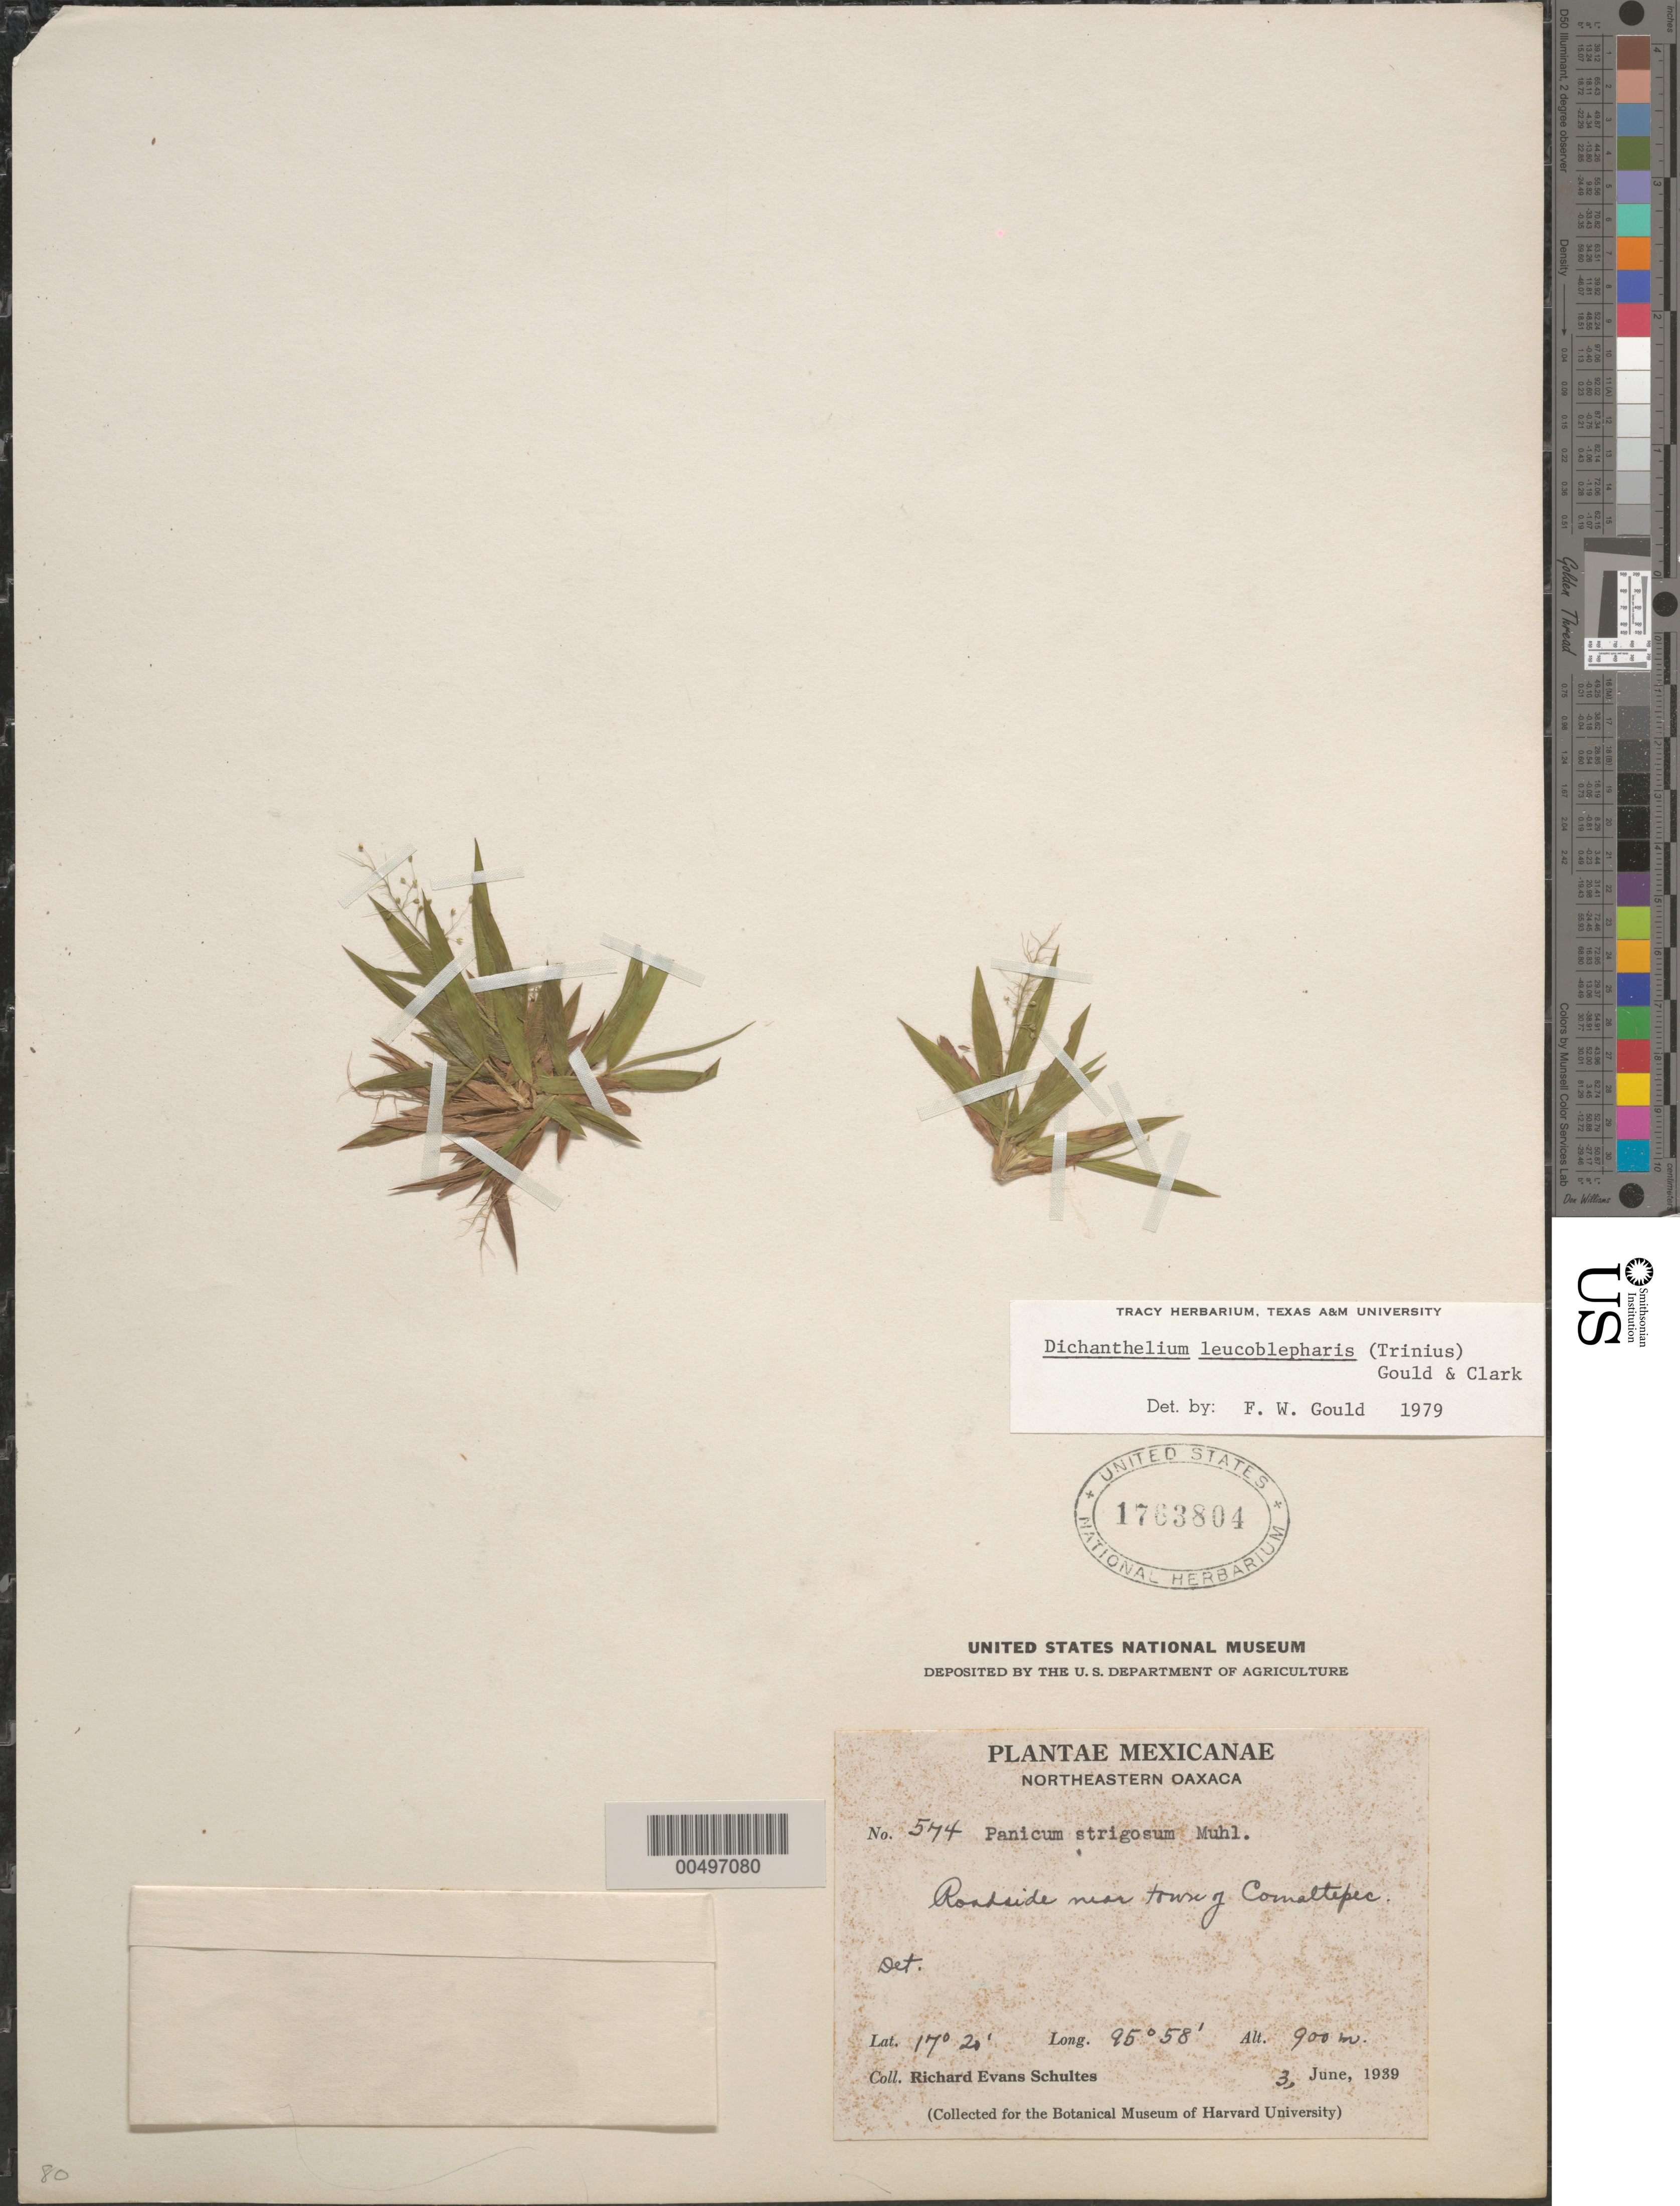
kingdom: Plantae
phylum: Tracheophyta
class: Liliopsida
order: Poales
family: Poaceae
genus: Dichanthelium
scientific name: Dichanthelium leucoblepharis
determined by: Gould, F. W.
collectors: R. E. Schultes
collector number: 574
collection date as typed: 3 Jun 1939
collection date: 1939-06-03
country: Mexico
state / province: Oaxaca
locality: NE Oaxaca, near town of Comaltepec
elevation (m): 900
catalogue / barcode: US 1763804